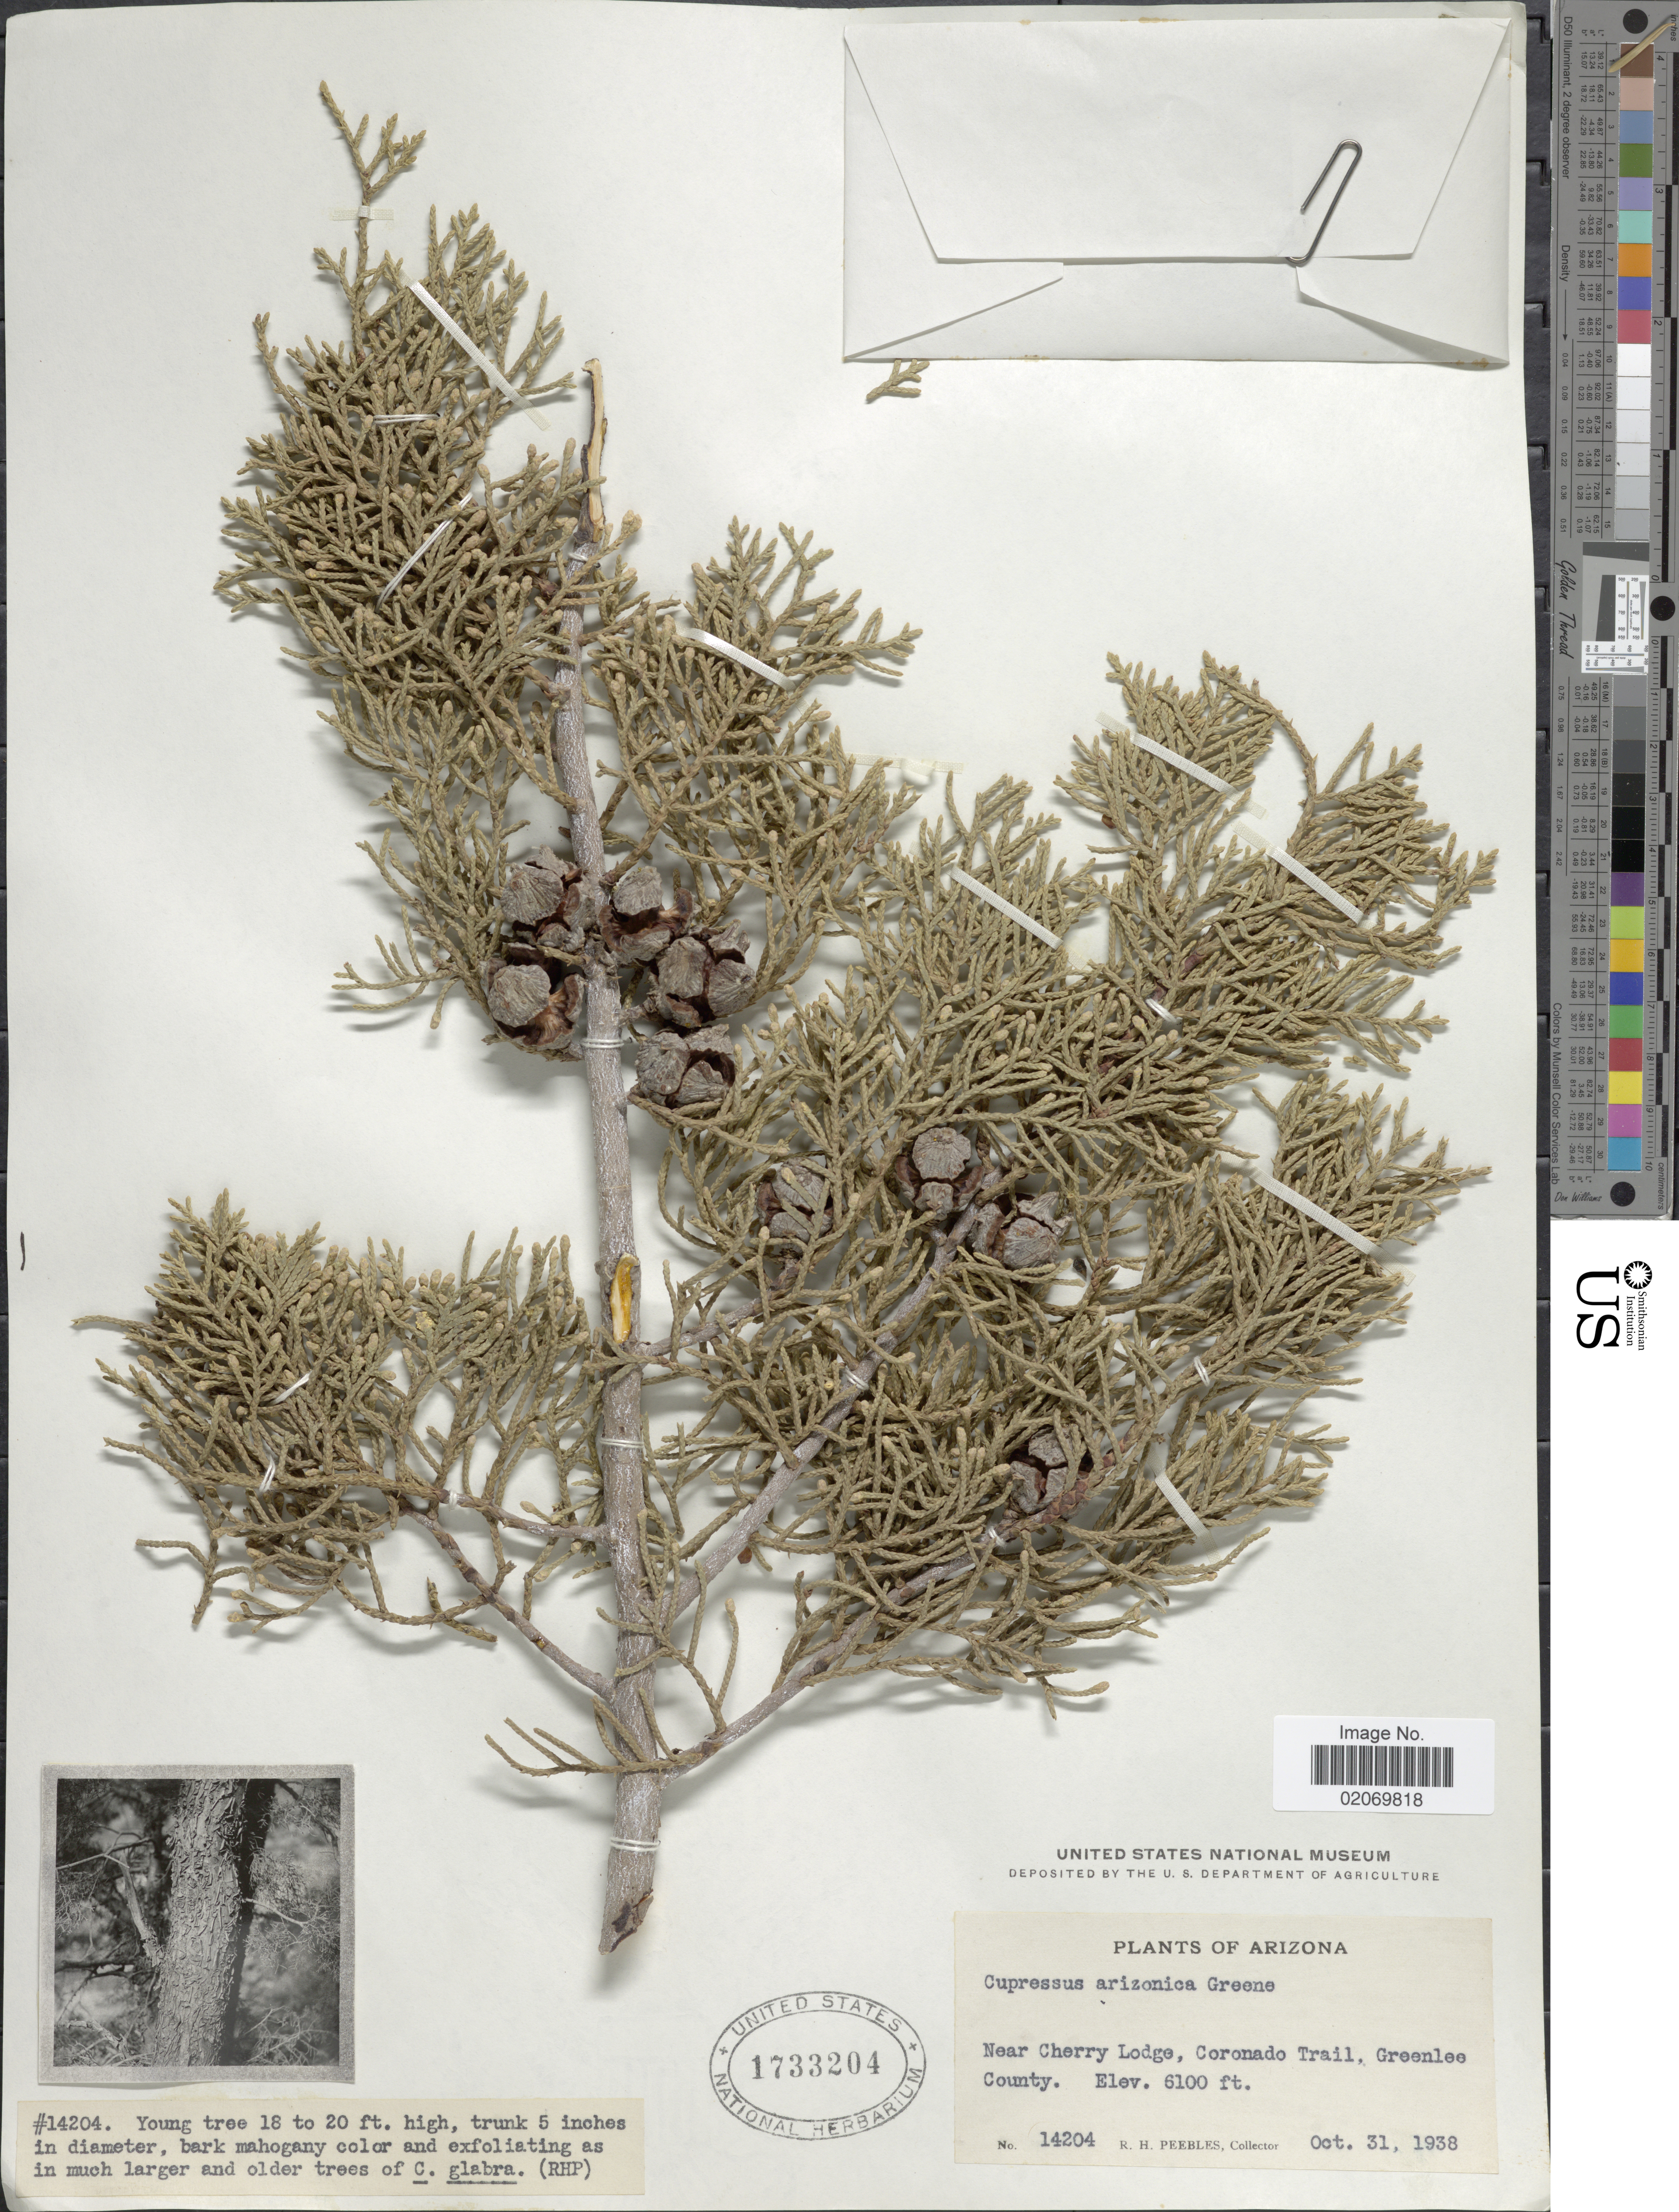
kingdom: Plantae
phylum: Tracheophyta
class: Pinopsida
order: Pinales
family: Cupressaceae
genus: Hesperocyparis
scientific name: Hesperocyparis arizonica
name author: (Greene) Bartel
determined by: (US) Smithsonian Institution - National Museum of Natural History - Department of Botany (UNITED STATES)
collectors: R. H. Peebles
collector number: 14204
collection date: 1938-10-31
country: United States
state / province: Arizona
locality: Near Cherry Lodge, Coronado Trail, Greenlee County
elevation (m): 1859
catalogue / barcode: US 1733204